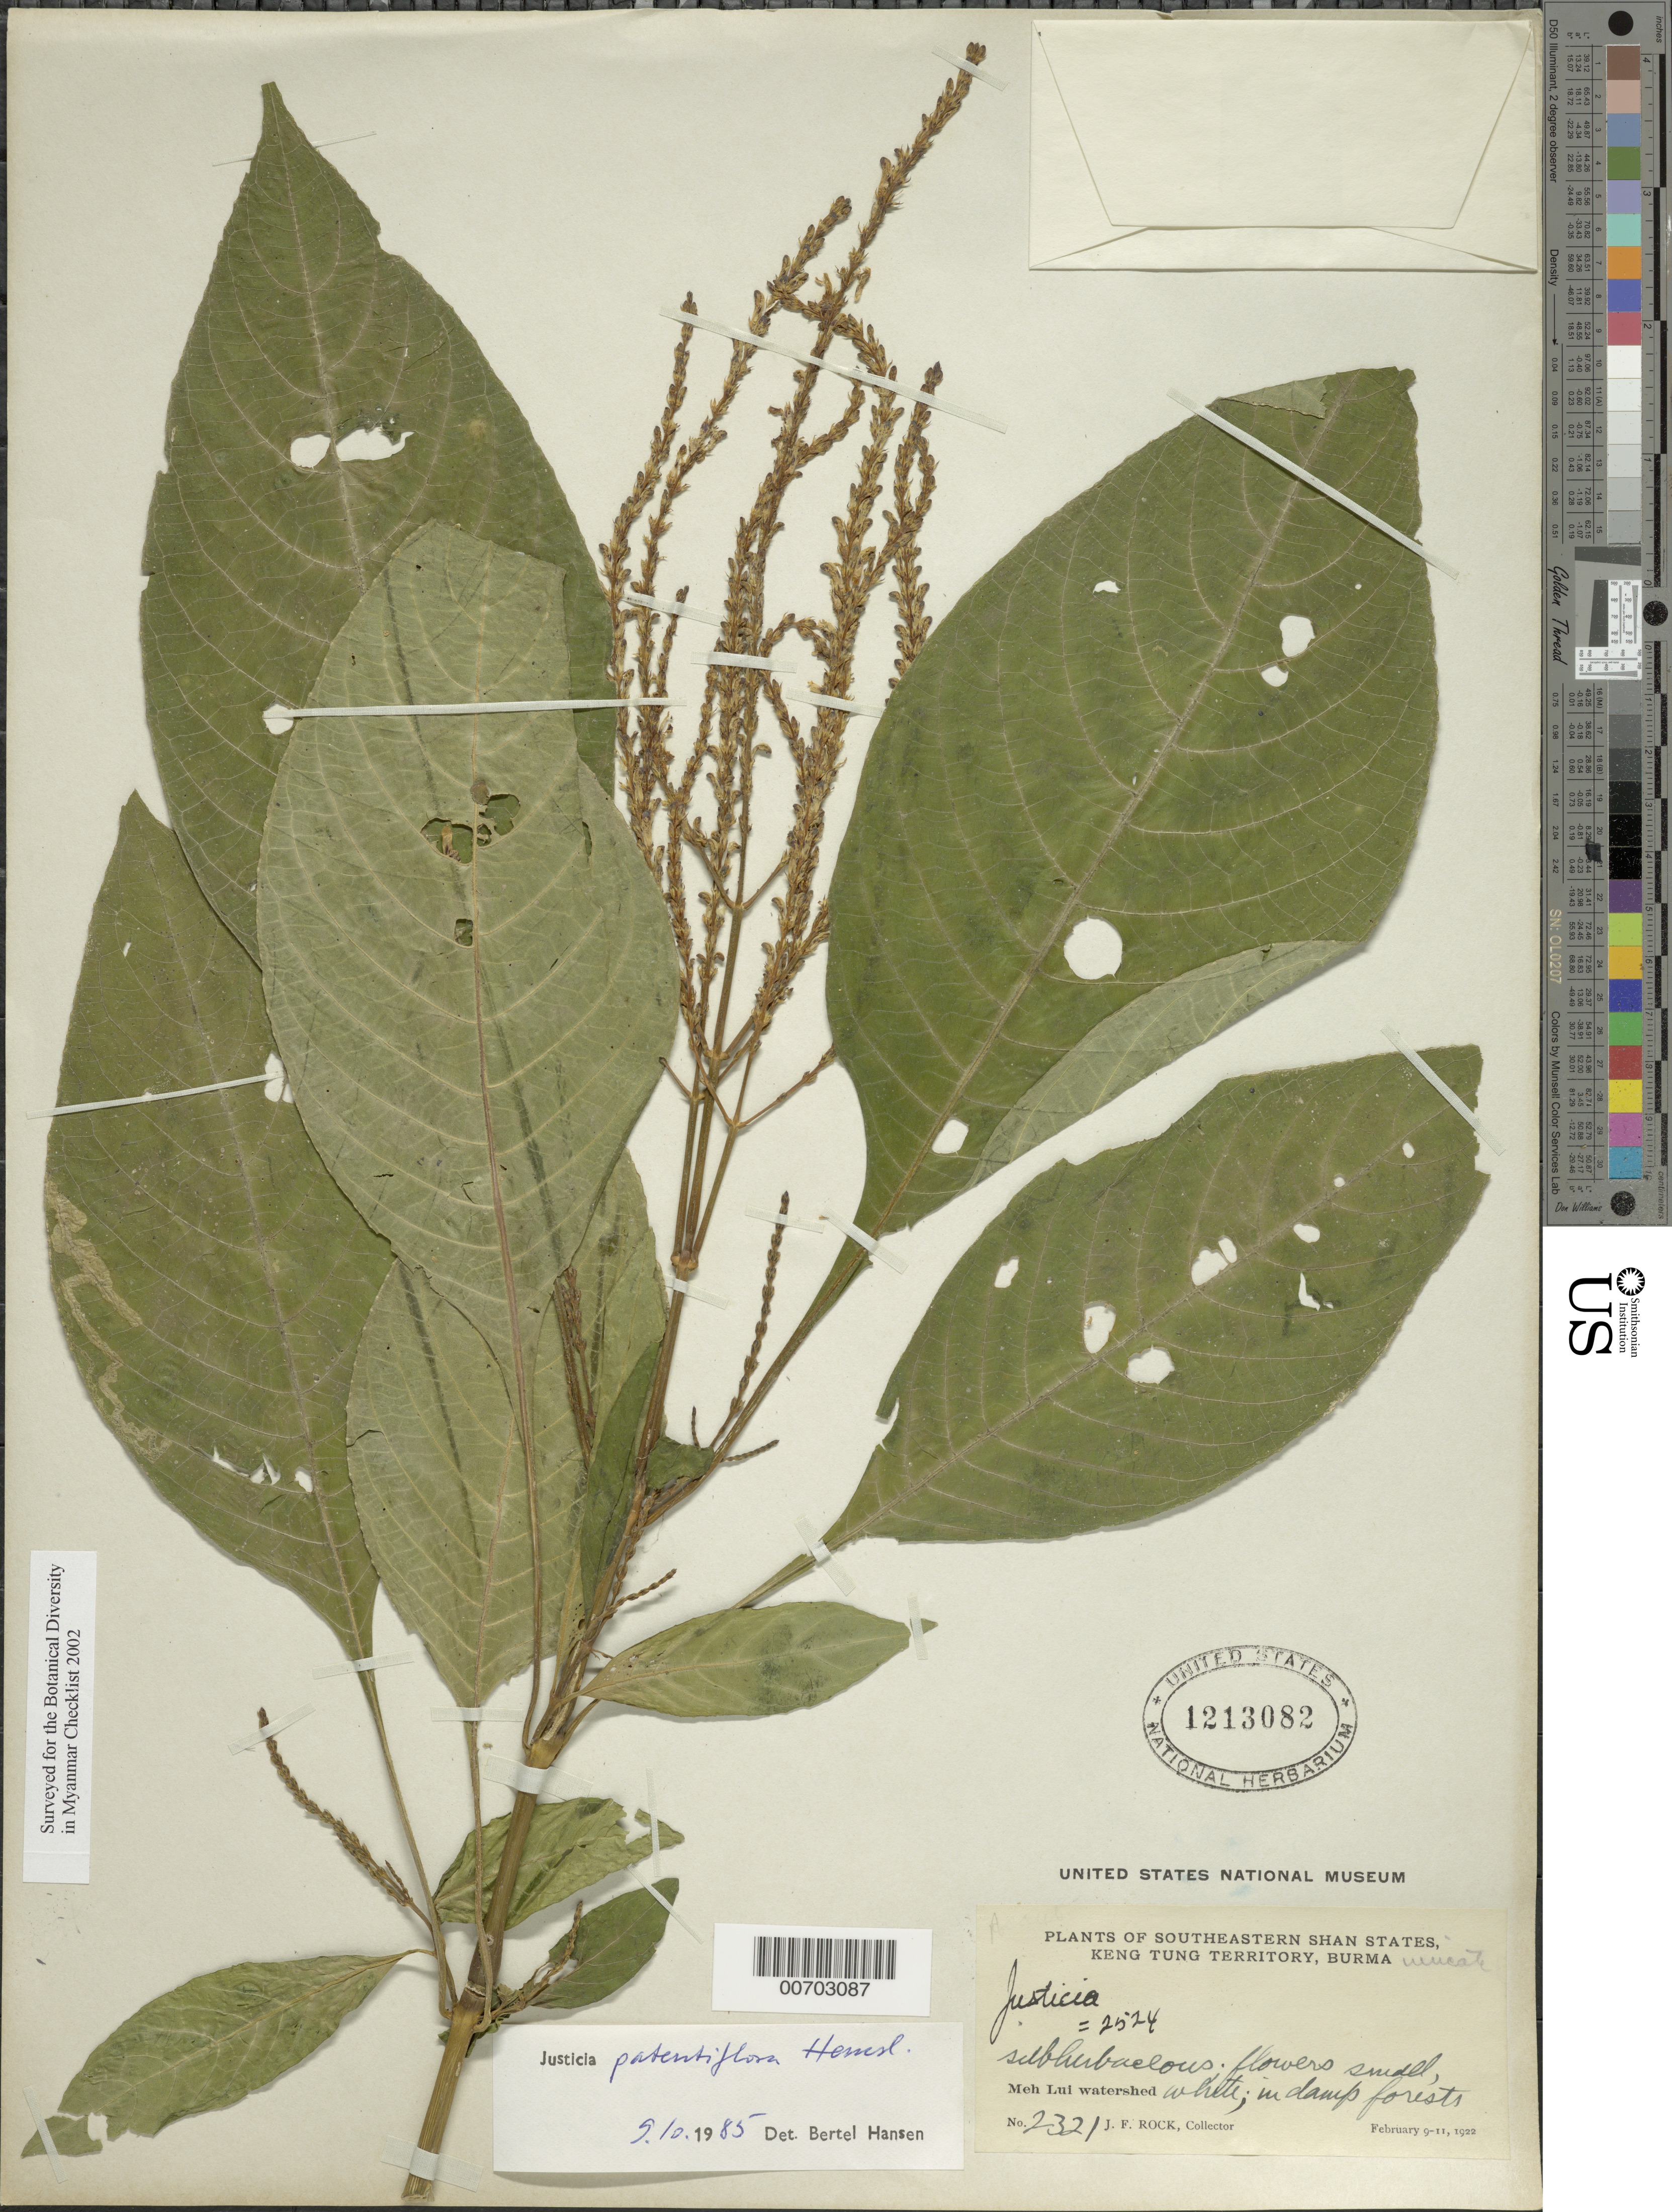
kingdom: Plantae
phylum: Tracheophyta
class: Magnoliopsida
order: Lamiales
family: Acanthaceae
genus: Justicia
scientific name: Justicia patentiflora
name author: Hemsl.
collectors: J. F. Rock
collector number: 2321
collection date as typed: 09 Feb 1922 to 11 Feb 1922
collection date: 1922-02-09/1922-02-11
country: Myanmar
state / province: Shan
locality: Southeastern Shan States, Keng Tung Terr., Meh Lui, watershed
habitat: Damp forest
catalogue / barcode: US 1213082